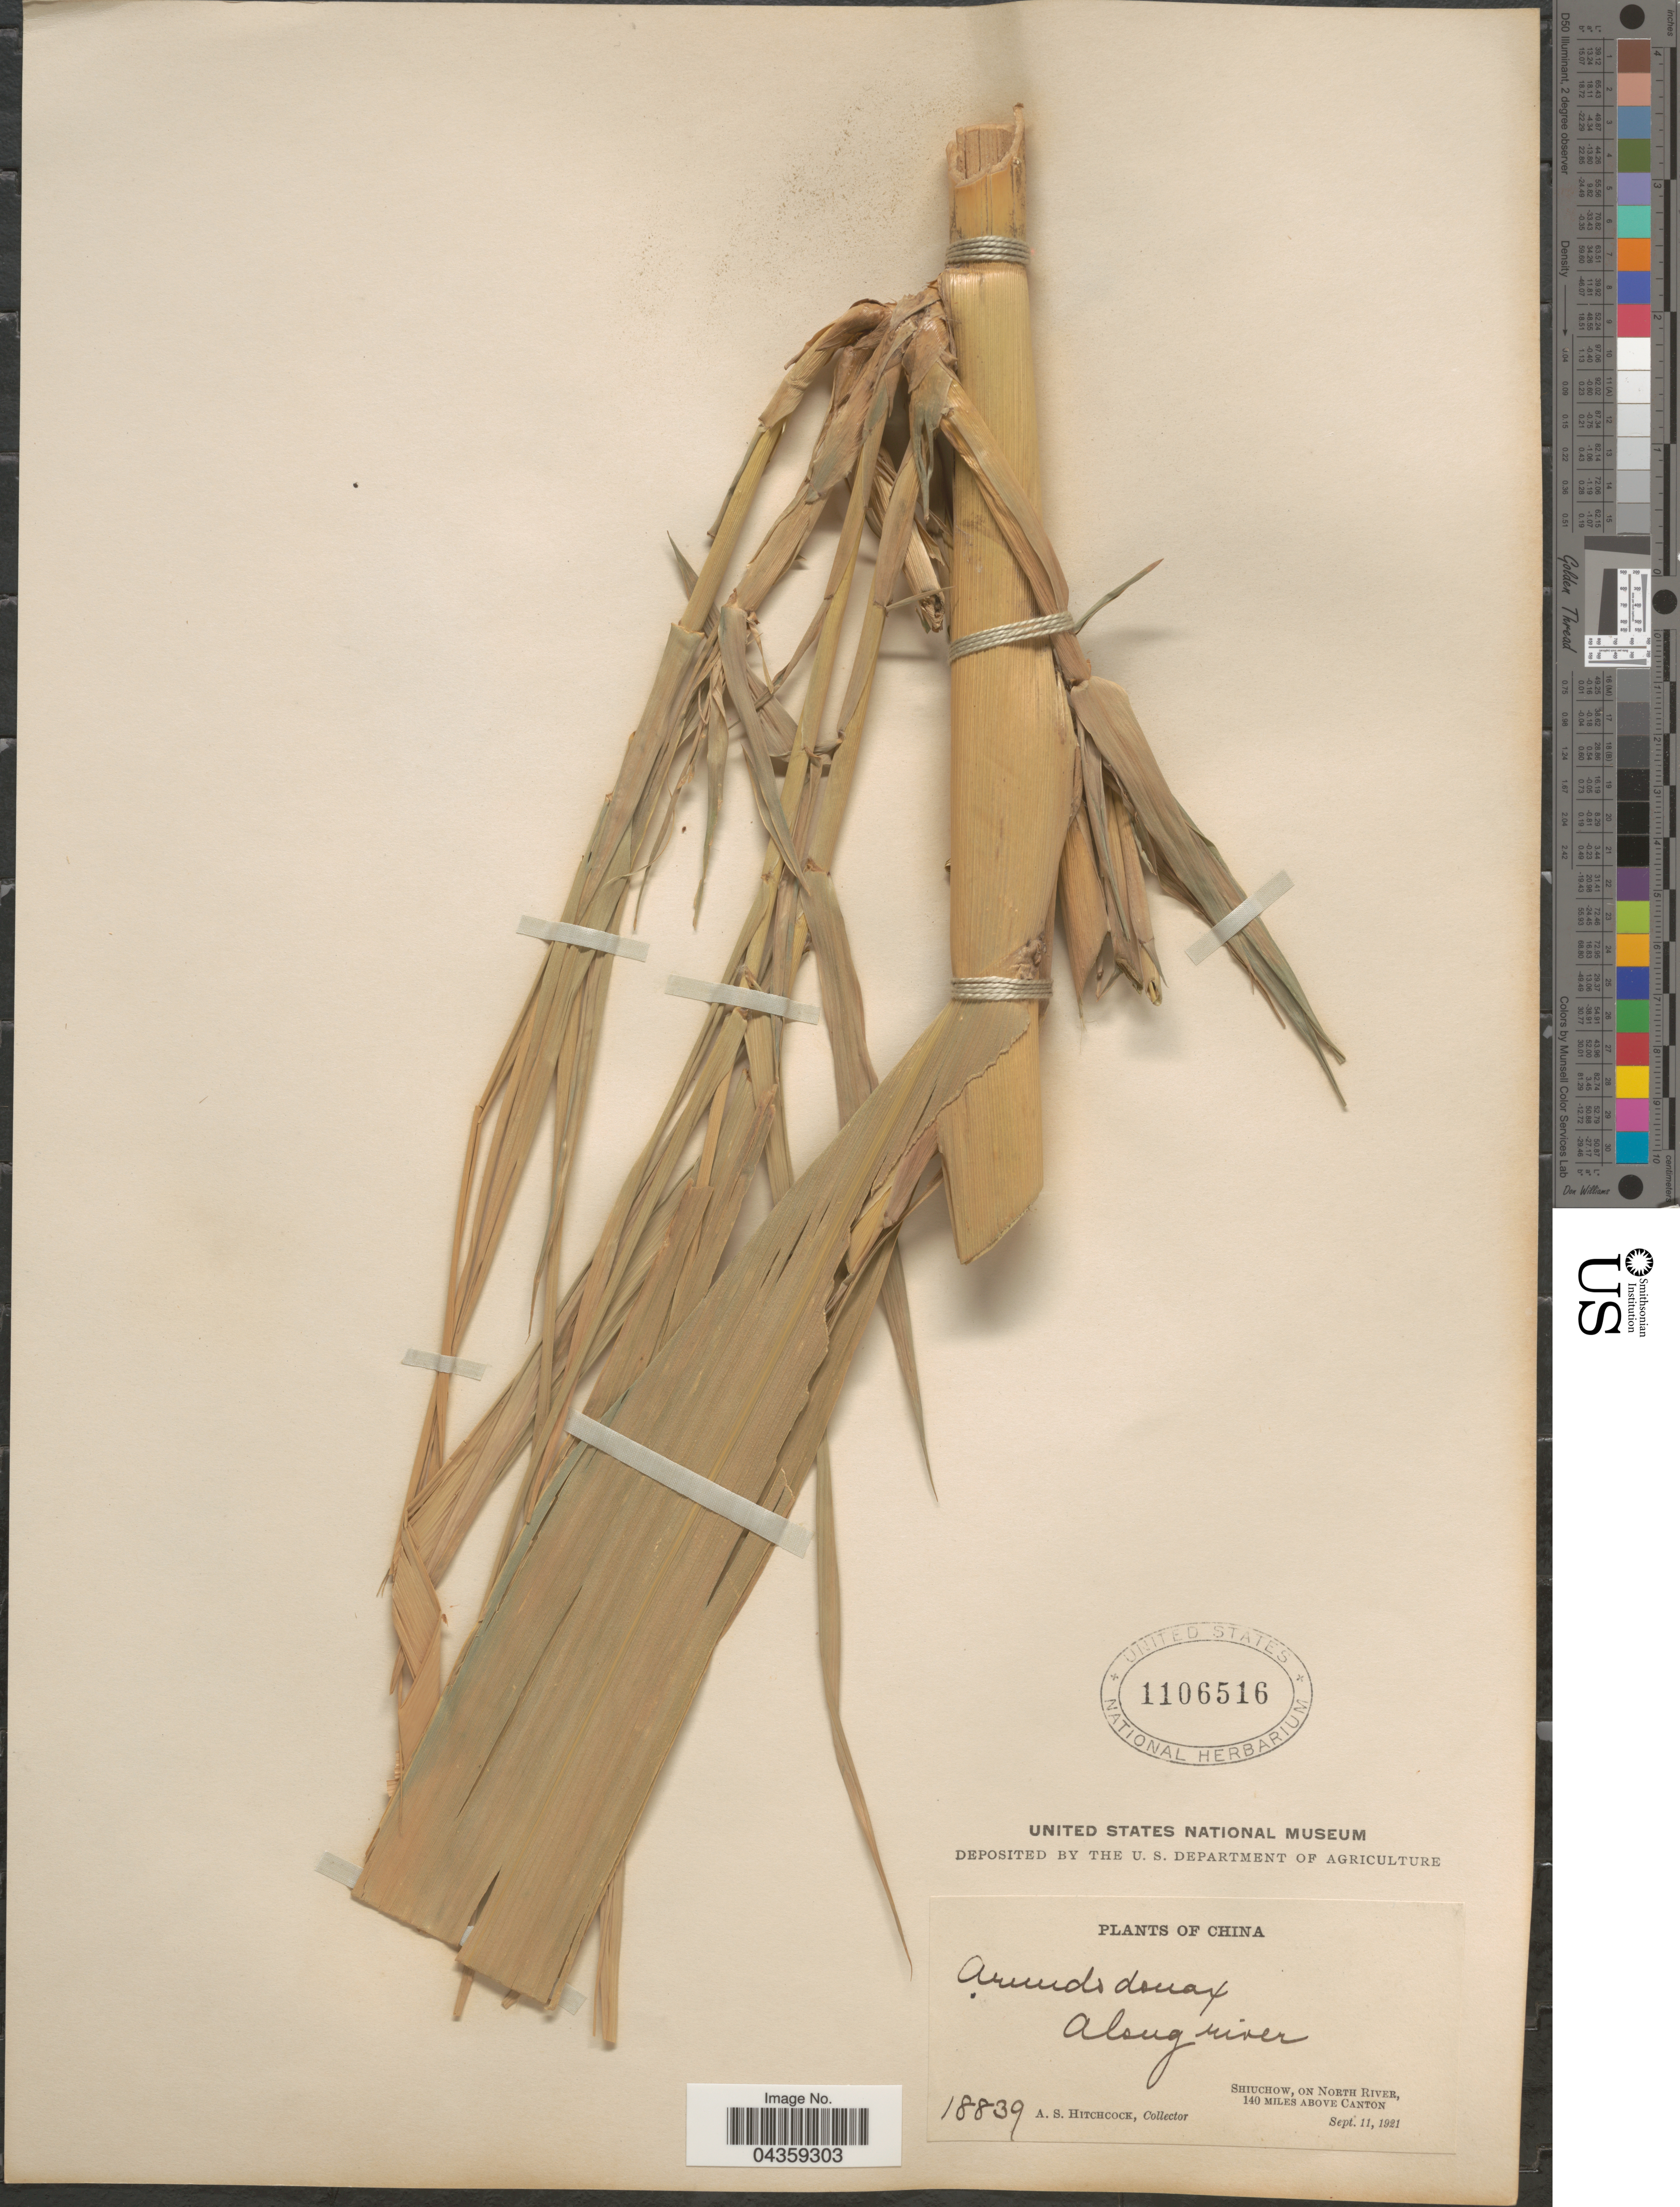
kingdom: Plantae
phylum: Tracheophyta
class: Liliopsida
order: Poales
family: Poaceae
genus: Arundo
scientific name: Arundo donax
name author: L.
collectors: A. S. Hitchcock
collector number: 18839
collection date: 1921-09-11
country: China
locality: Along river. Shiuchow, on North River, 140 miles above Canton.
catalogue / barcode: US 1106516